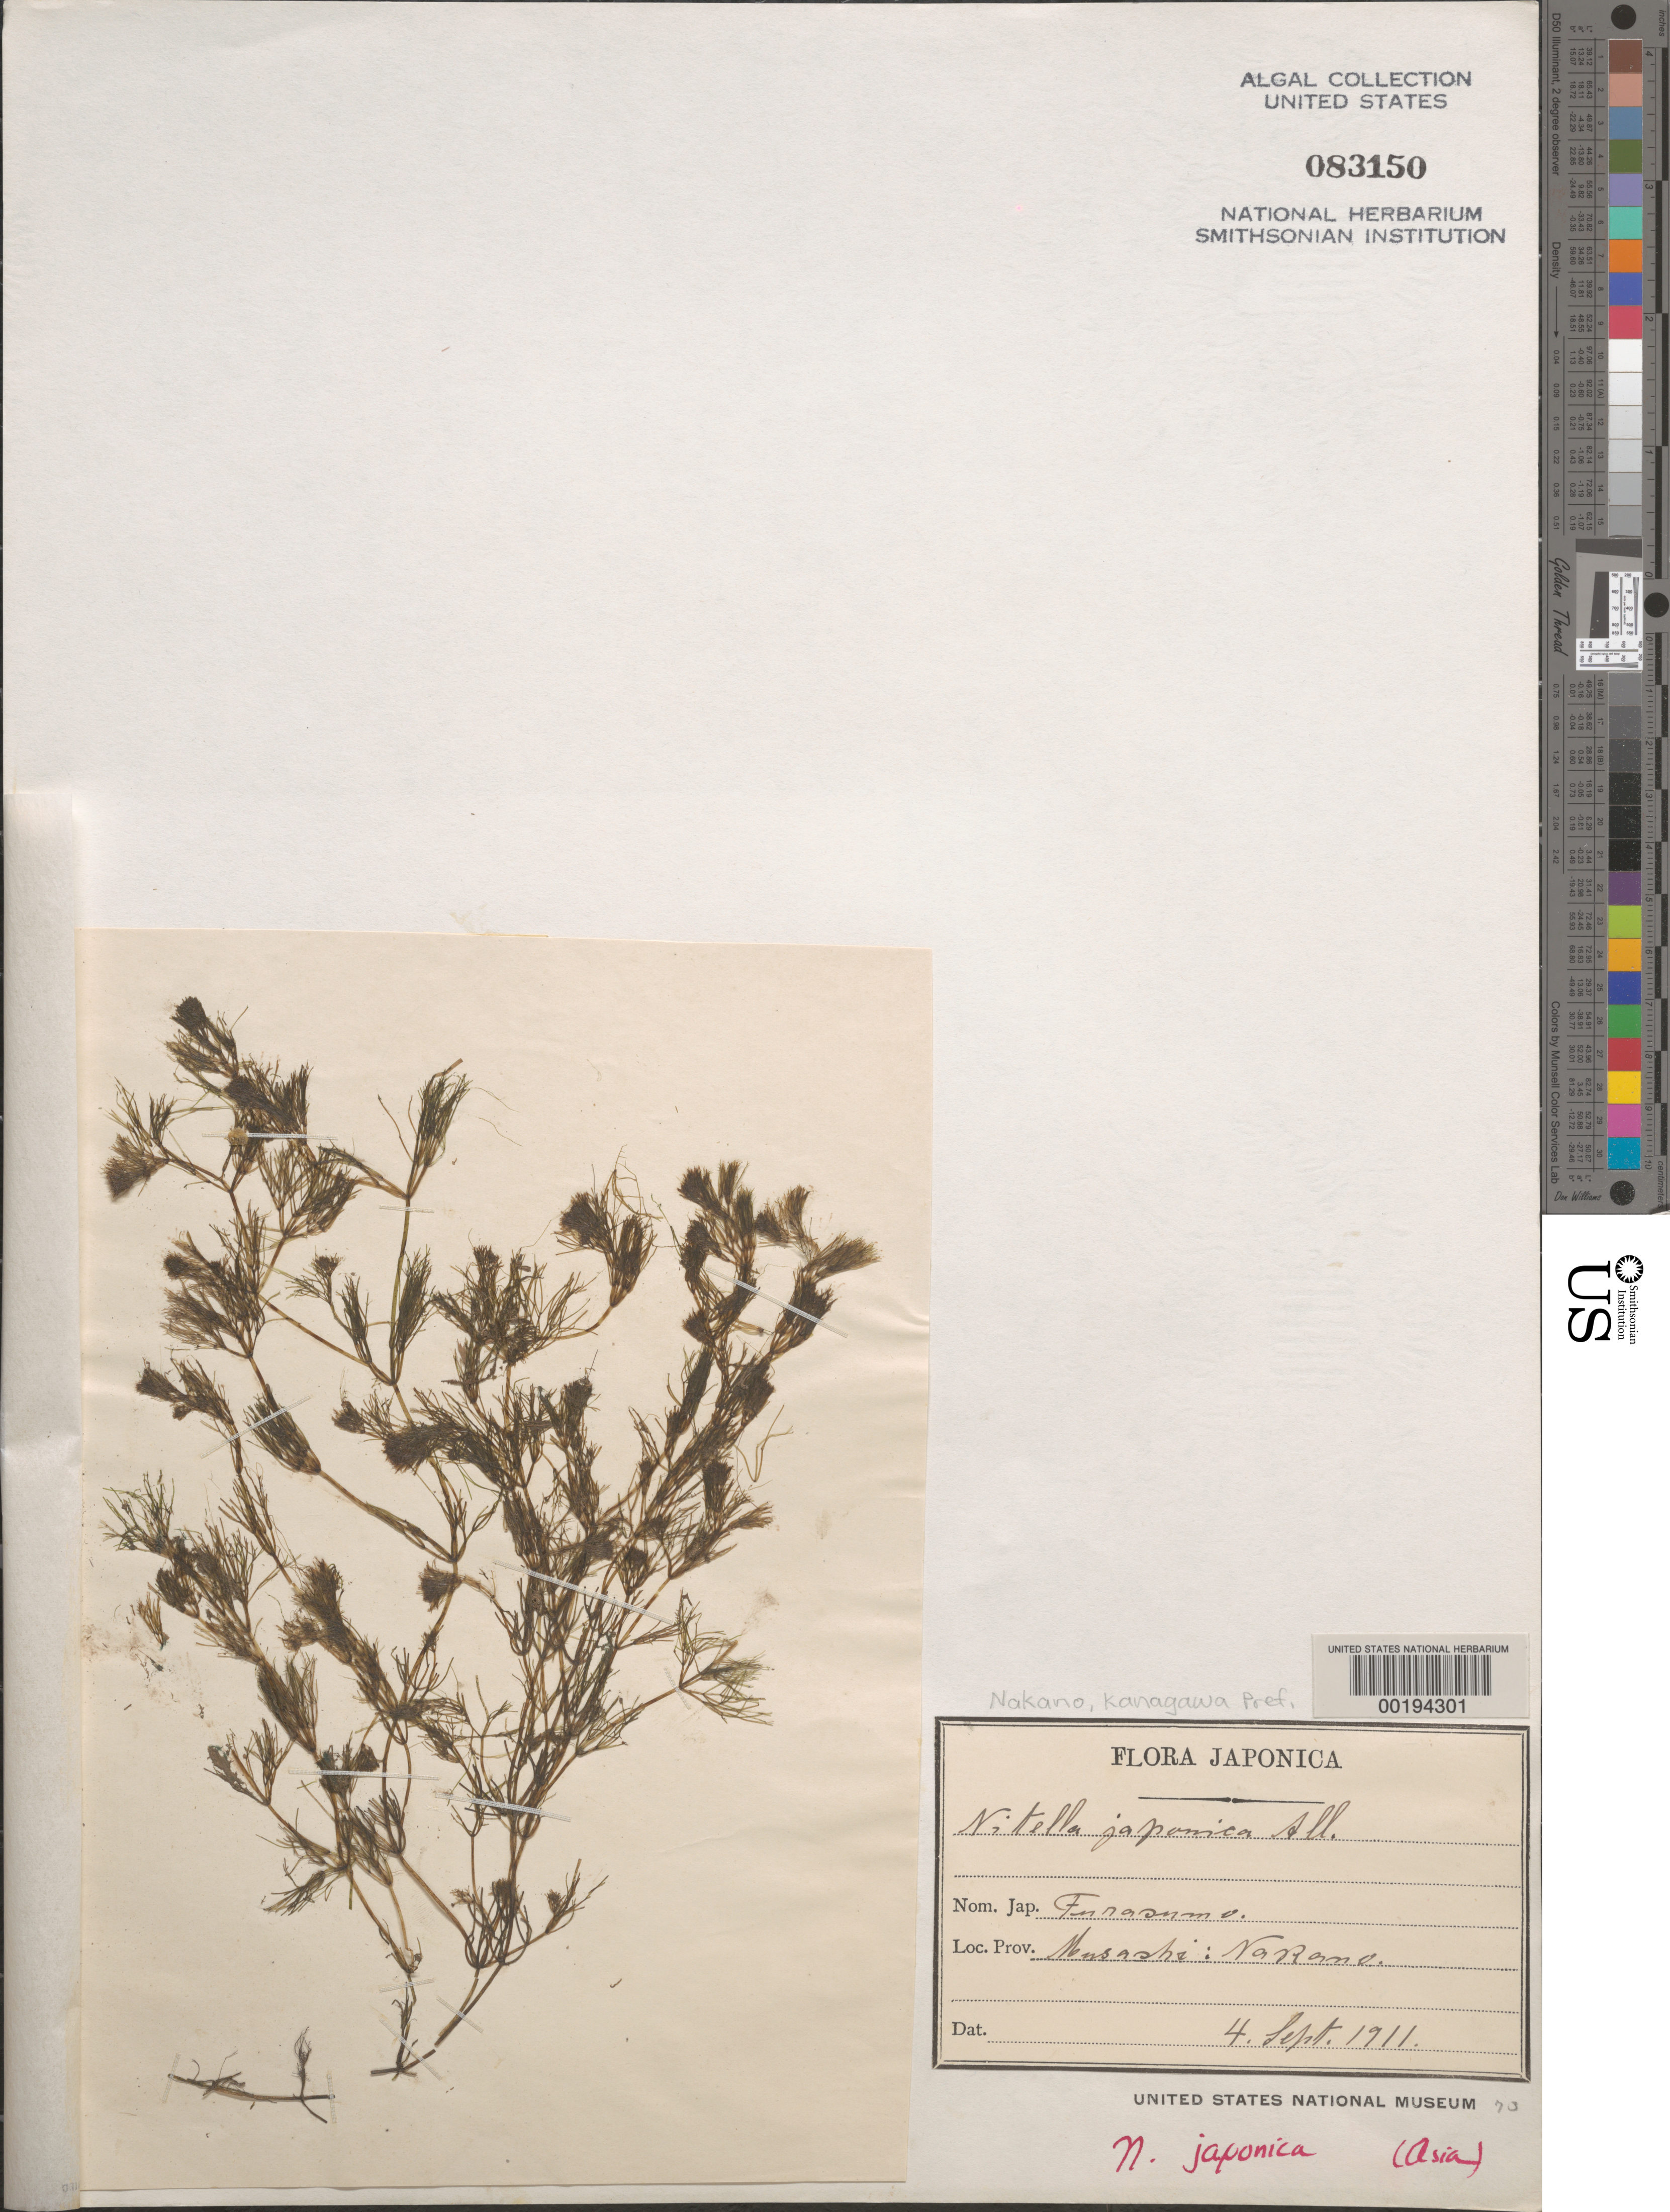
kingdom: Plantae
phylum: Charophyta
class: Charophyceae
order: Charales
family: Characeae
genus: Nitella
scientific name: Nitella japonica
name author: Allen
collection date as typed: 04 Sep 1911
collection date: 1911-09-04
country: Japan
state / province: Kanagawa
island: Honshu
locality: Nakano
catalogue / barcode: US 83150